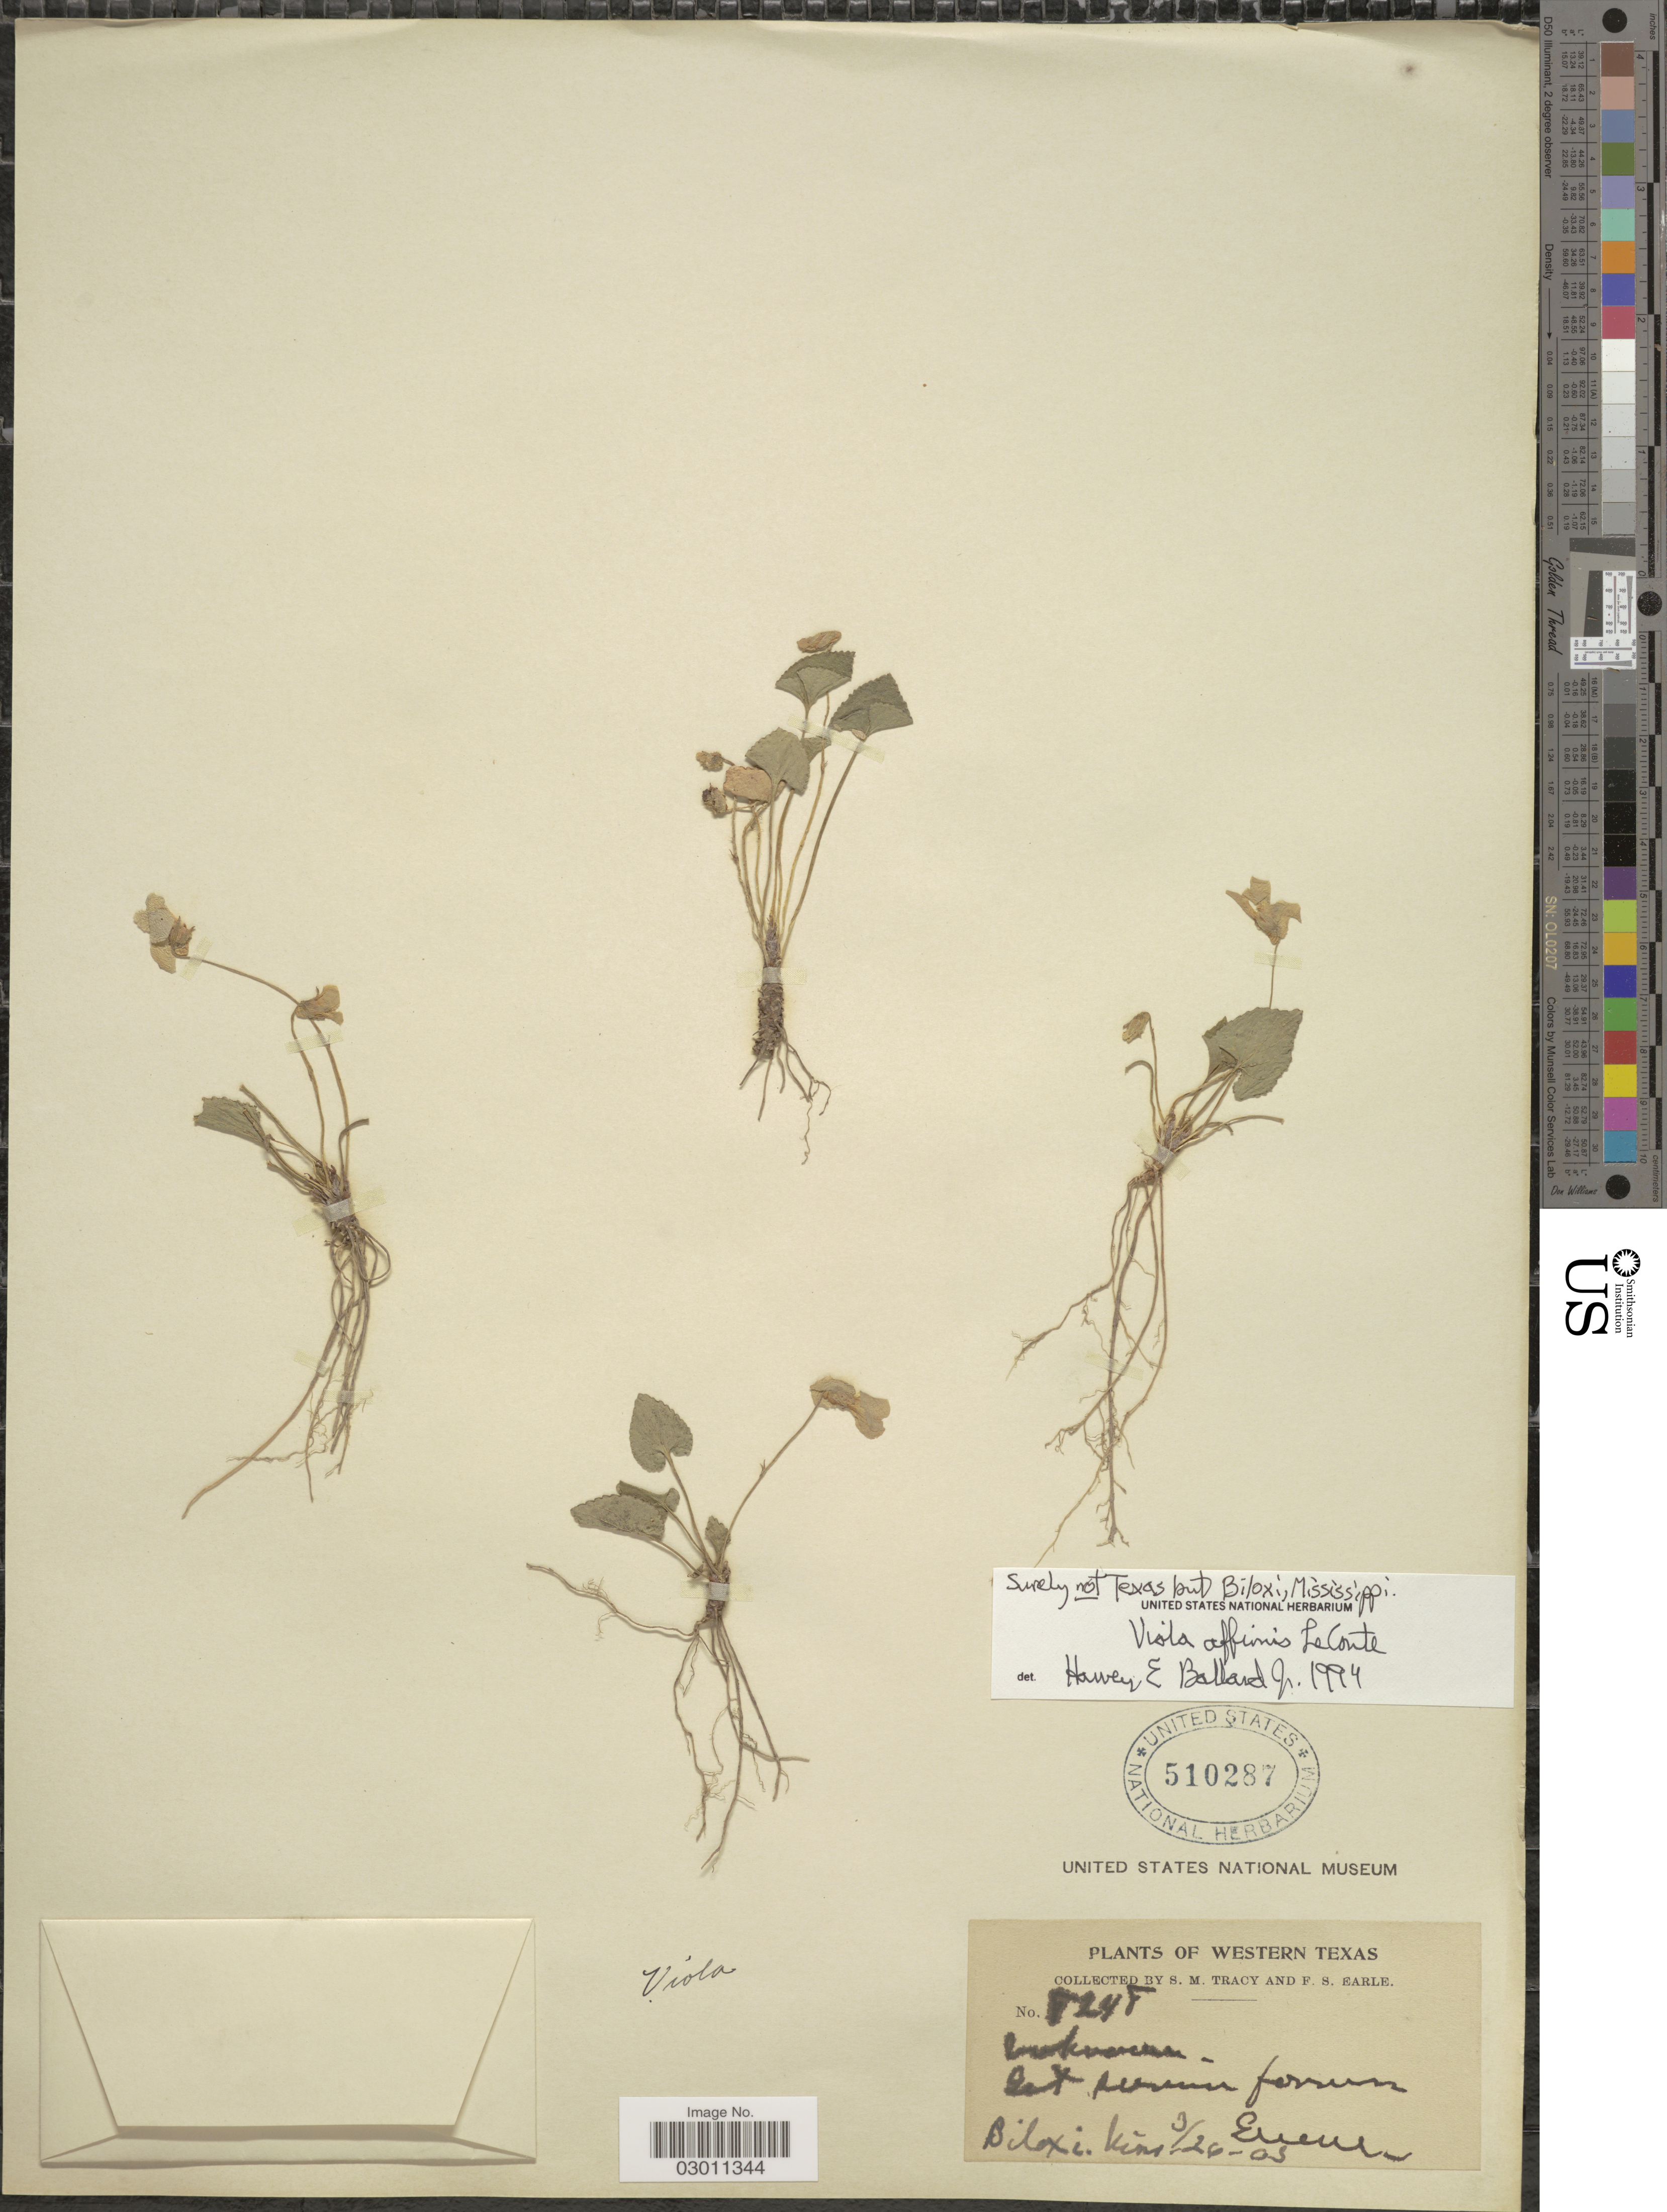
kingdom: Plantae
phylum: Tracheophyta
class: Magnoliopsida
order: Malpighiales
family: Violaceae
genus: Viola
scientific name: Viola affinis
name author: LeConte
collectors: S. M. Tracy & F. S. Earle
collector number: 8248*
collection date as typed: Transcribed d/m/y: 26/3/3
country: United States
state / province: Texas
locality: Western Texas, Biloxi.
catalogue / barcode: US 510287